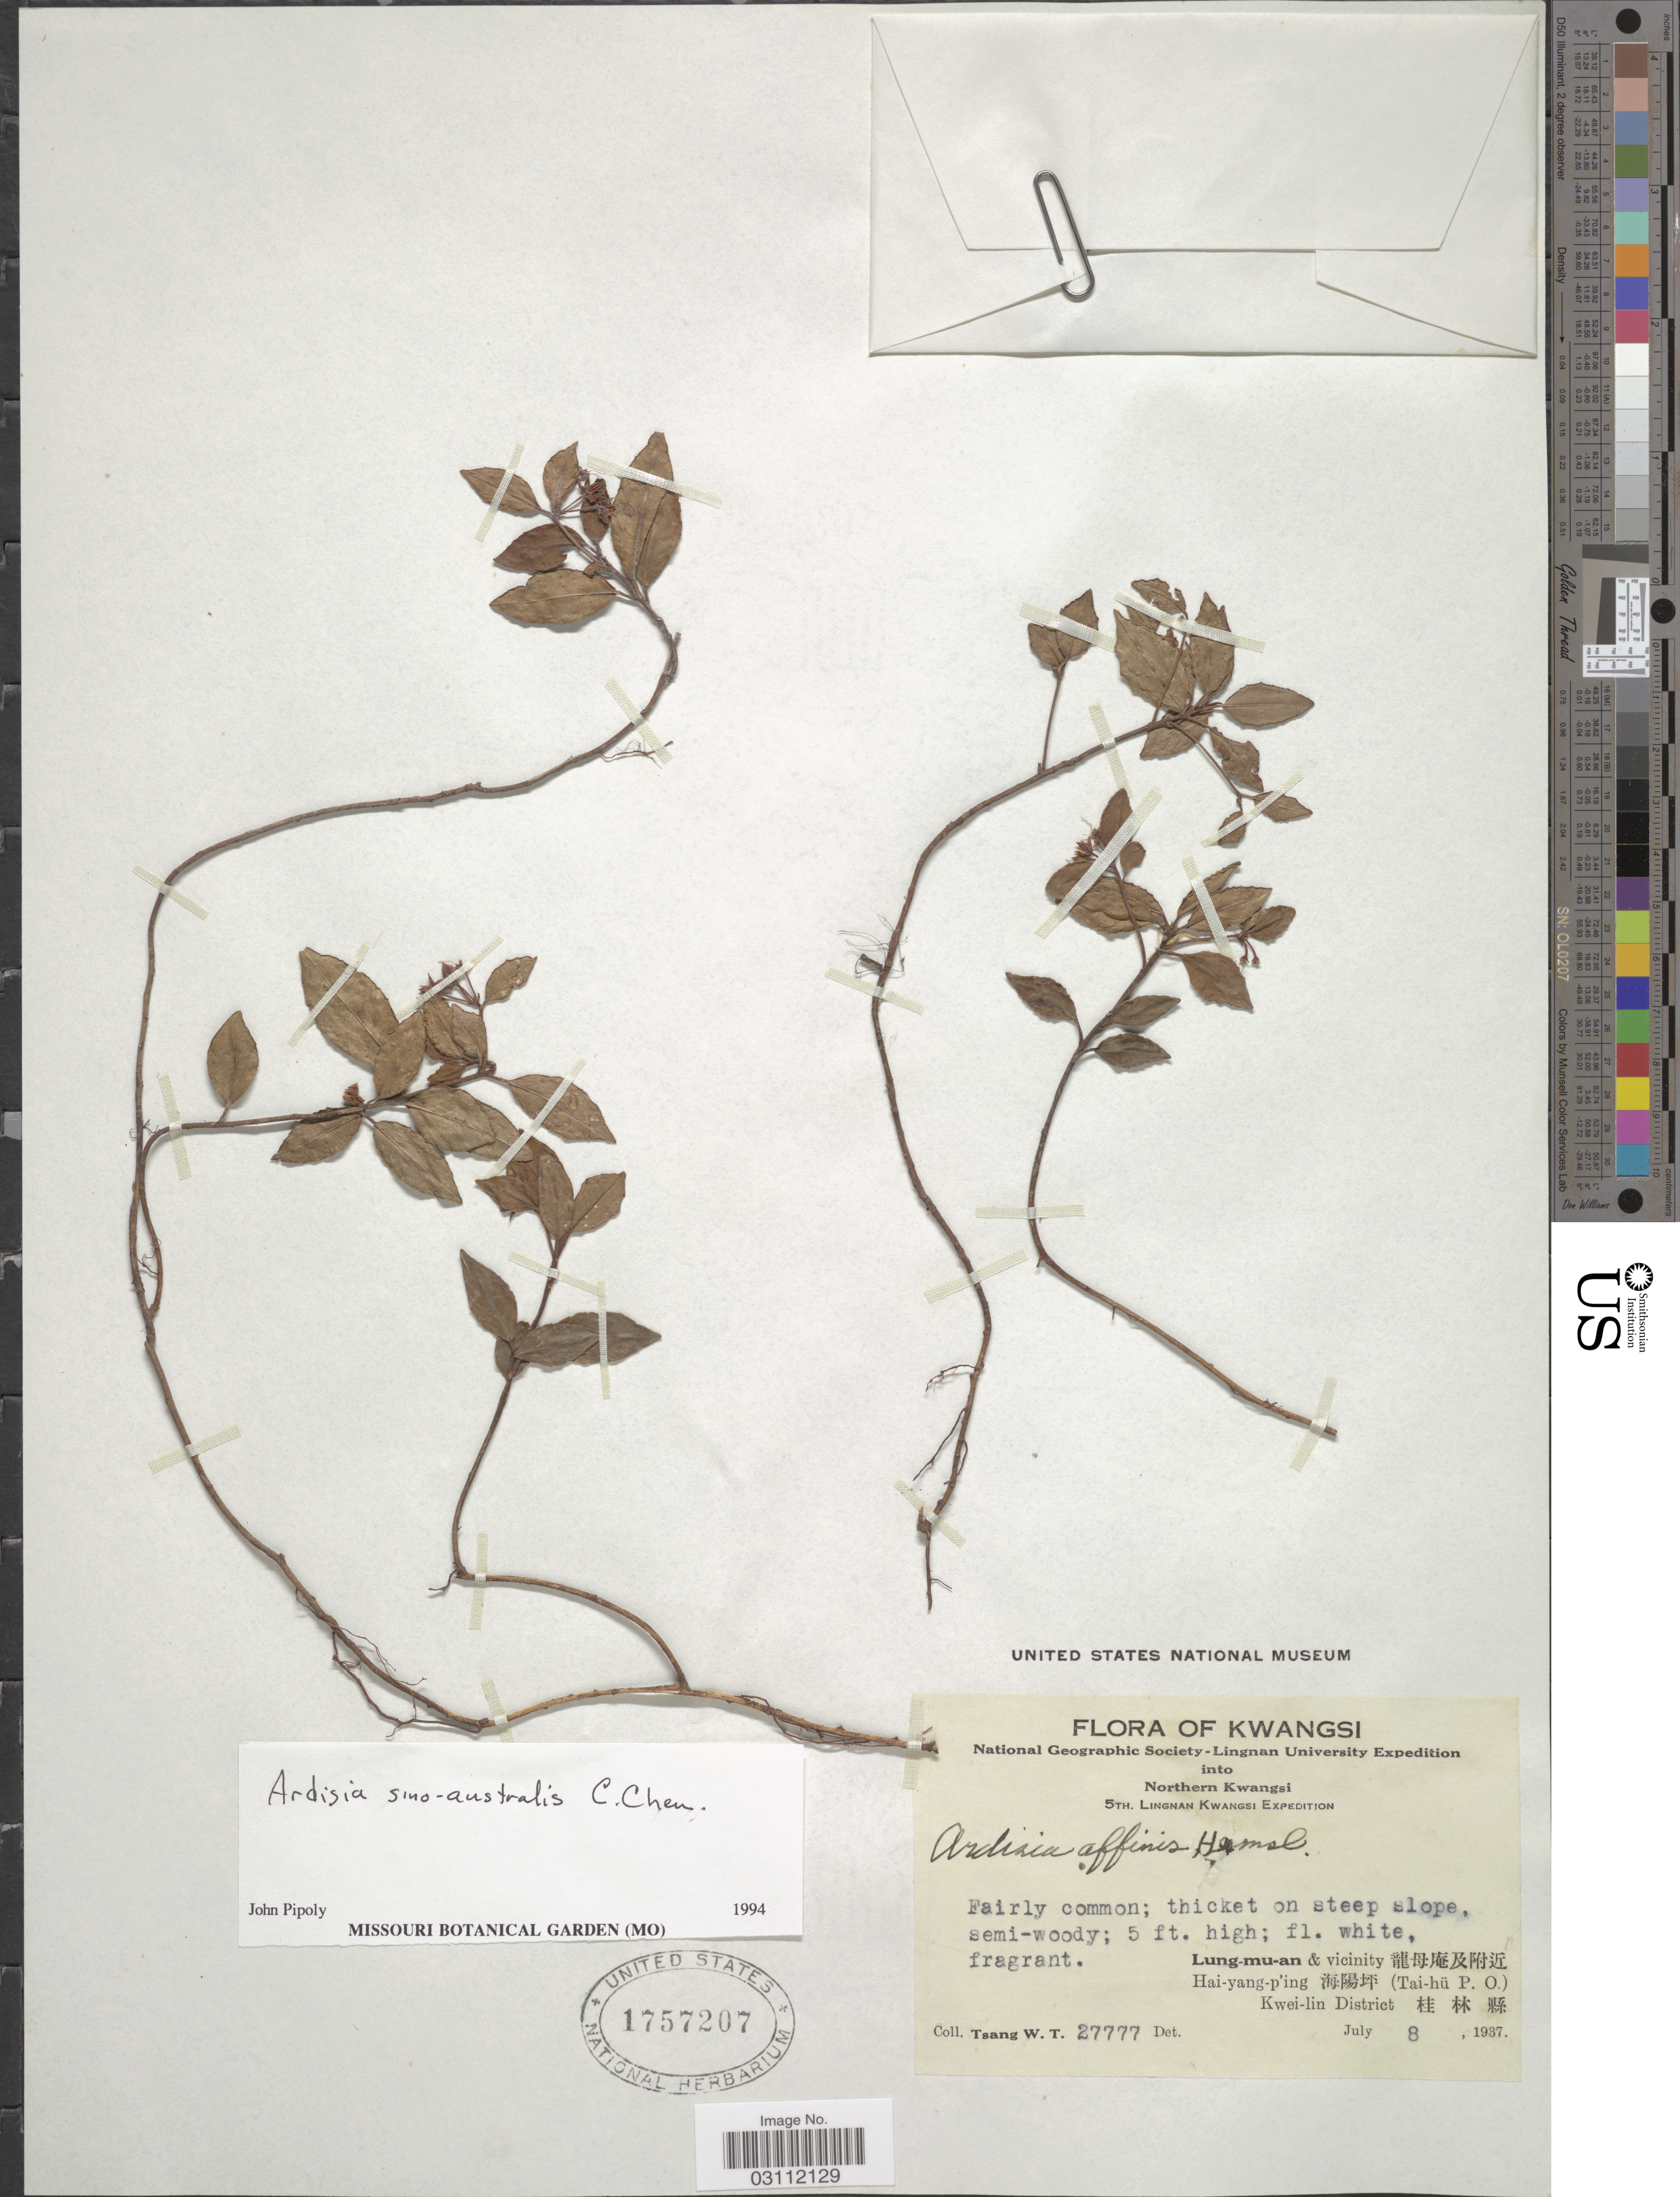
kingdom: Plantae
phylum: Tracheophyta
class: Magnoliopsida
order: Ericales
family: Primulaceae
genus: Ardisia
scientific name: Ardisia sinoaustralis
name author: C. Chen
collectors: W. T. Tsang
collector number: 27777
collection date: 1937-07-08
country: China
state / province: Guangxi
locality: Northern Kwangsi, Lung-mu-an & vicinity, Hai-yang-p'ing, (Tai-hü P.O.) Kwei-lin District.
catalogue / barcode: US 1757207